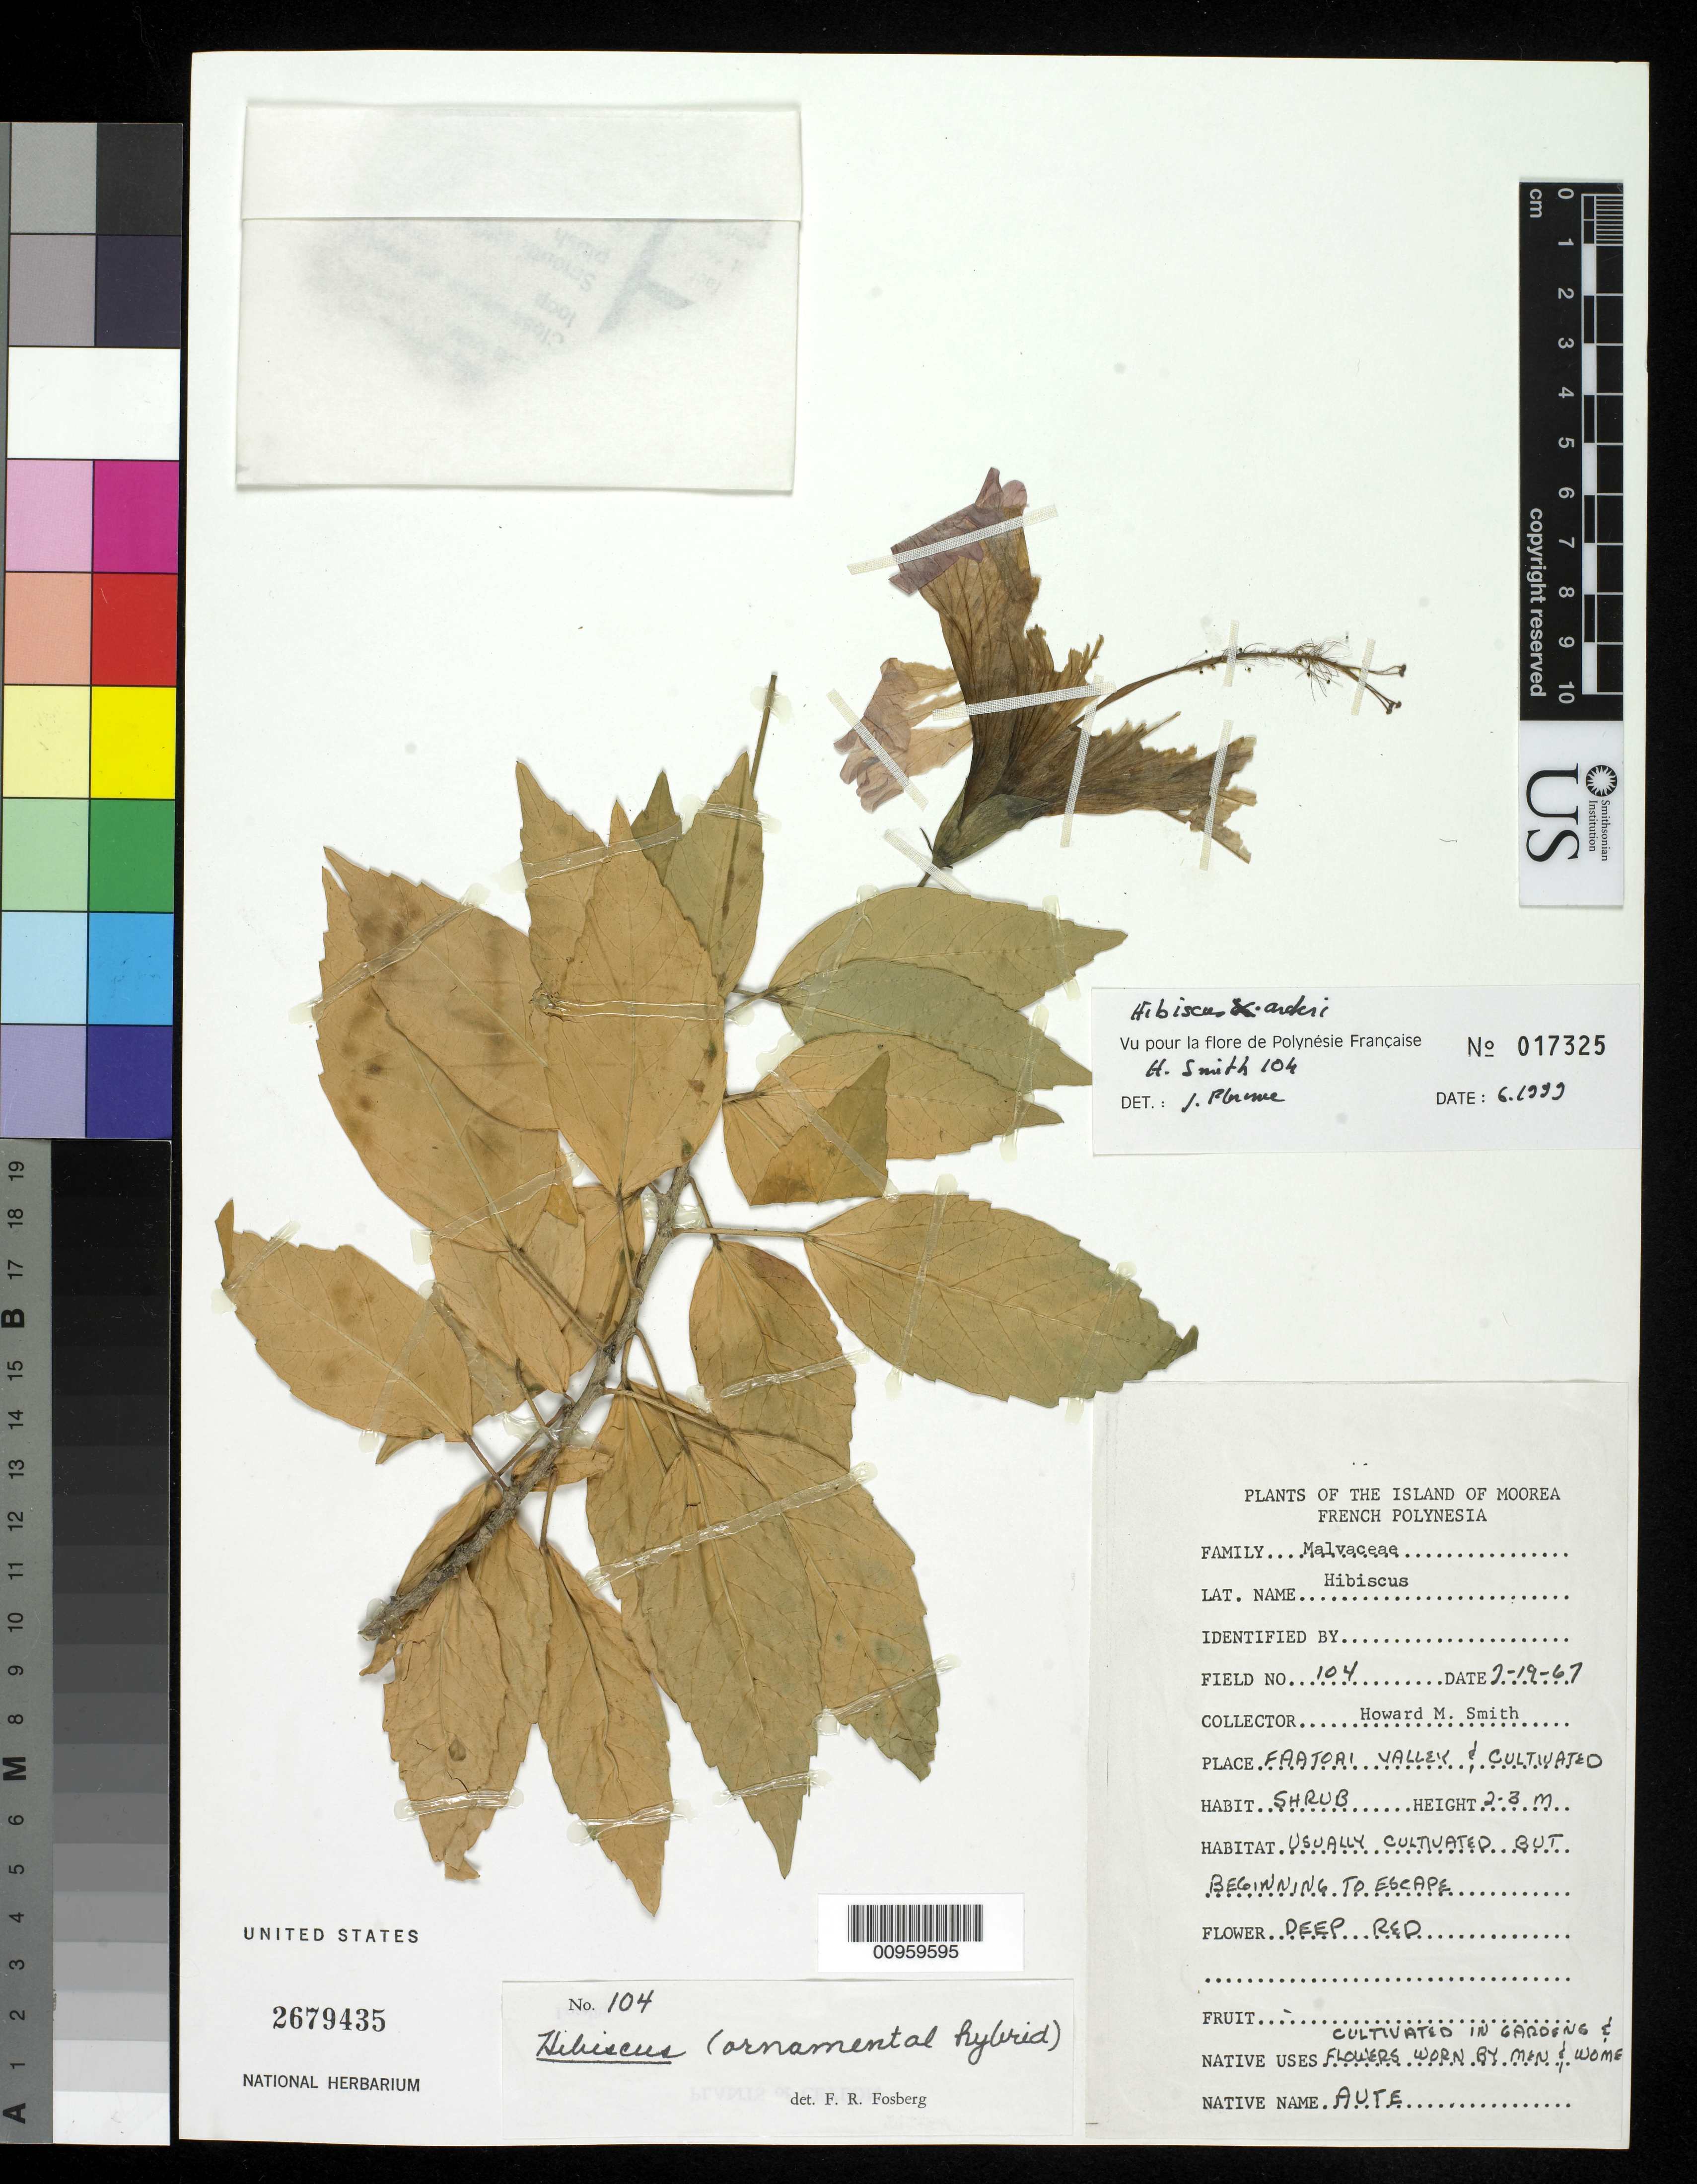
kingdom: Plantae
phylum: Tracheophyta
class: Magnoliopsida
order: Malvales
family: Malvaceae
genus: Hibiscus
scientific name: Hibiscus archeri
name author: W. Watson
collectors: H. M. Smith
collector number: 104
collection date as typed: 19 Jul 1967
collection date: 1967-07-19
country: French Polynesia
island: Moorea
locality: Faatoai Valley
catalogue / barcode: US 2679435